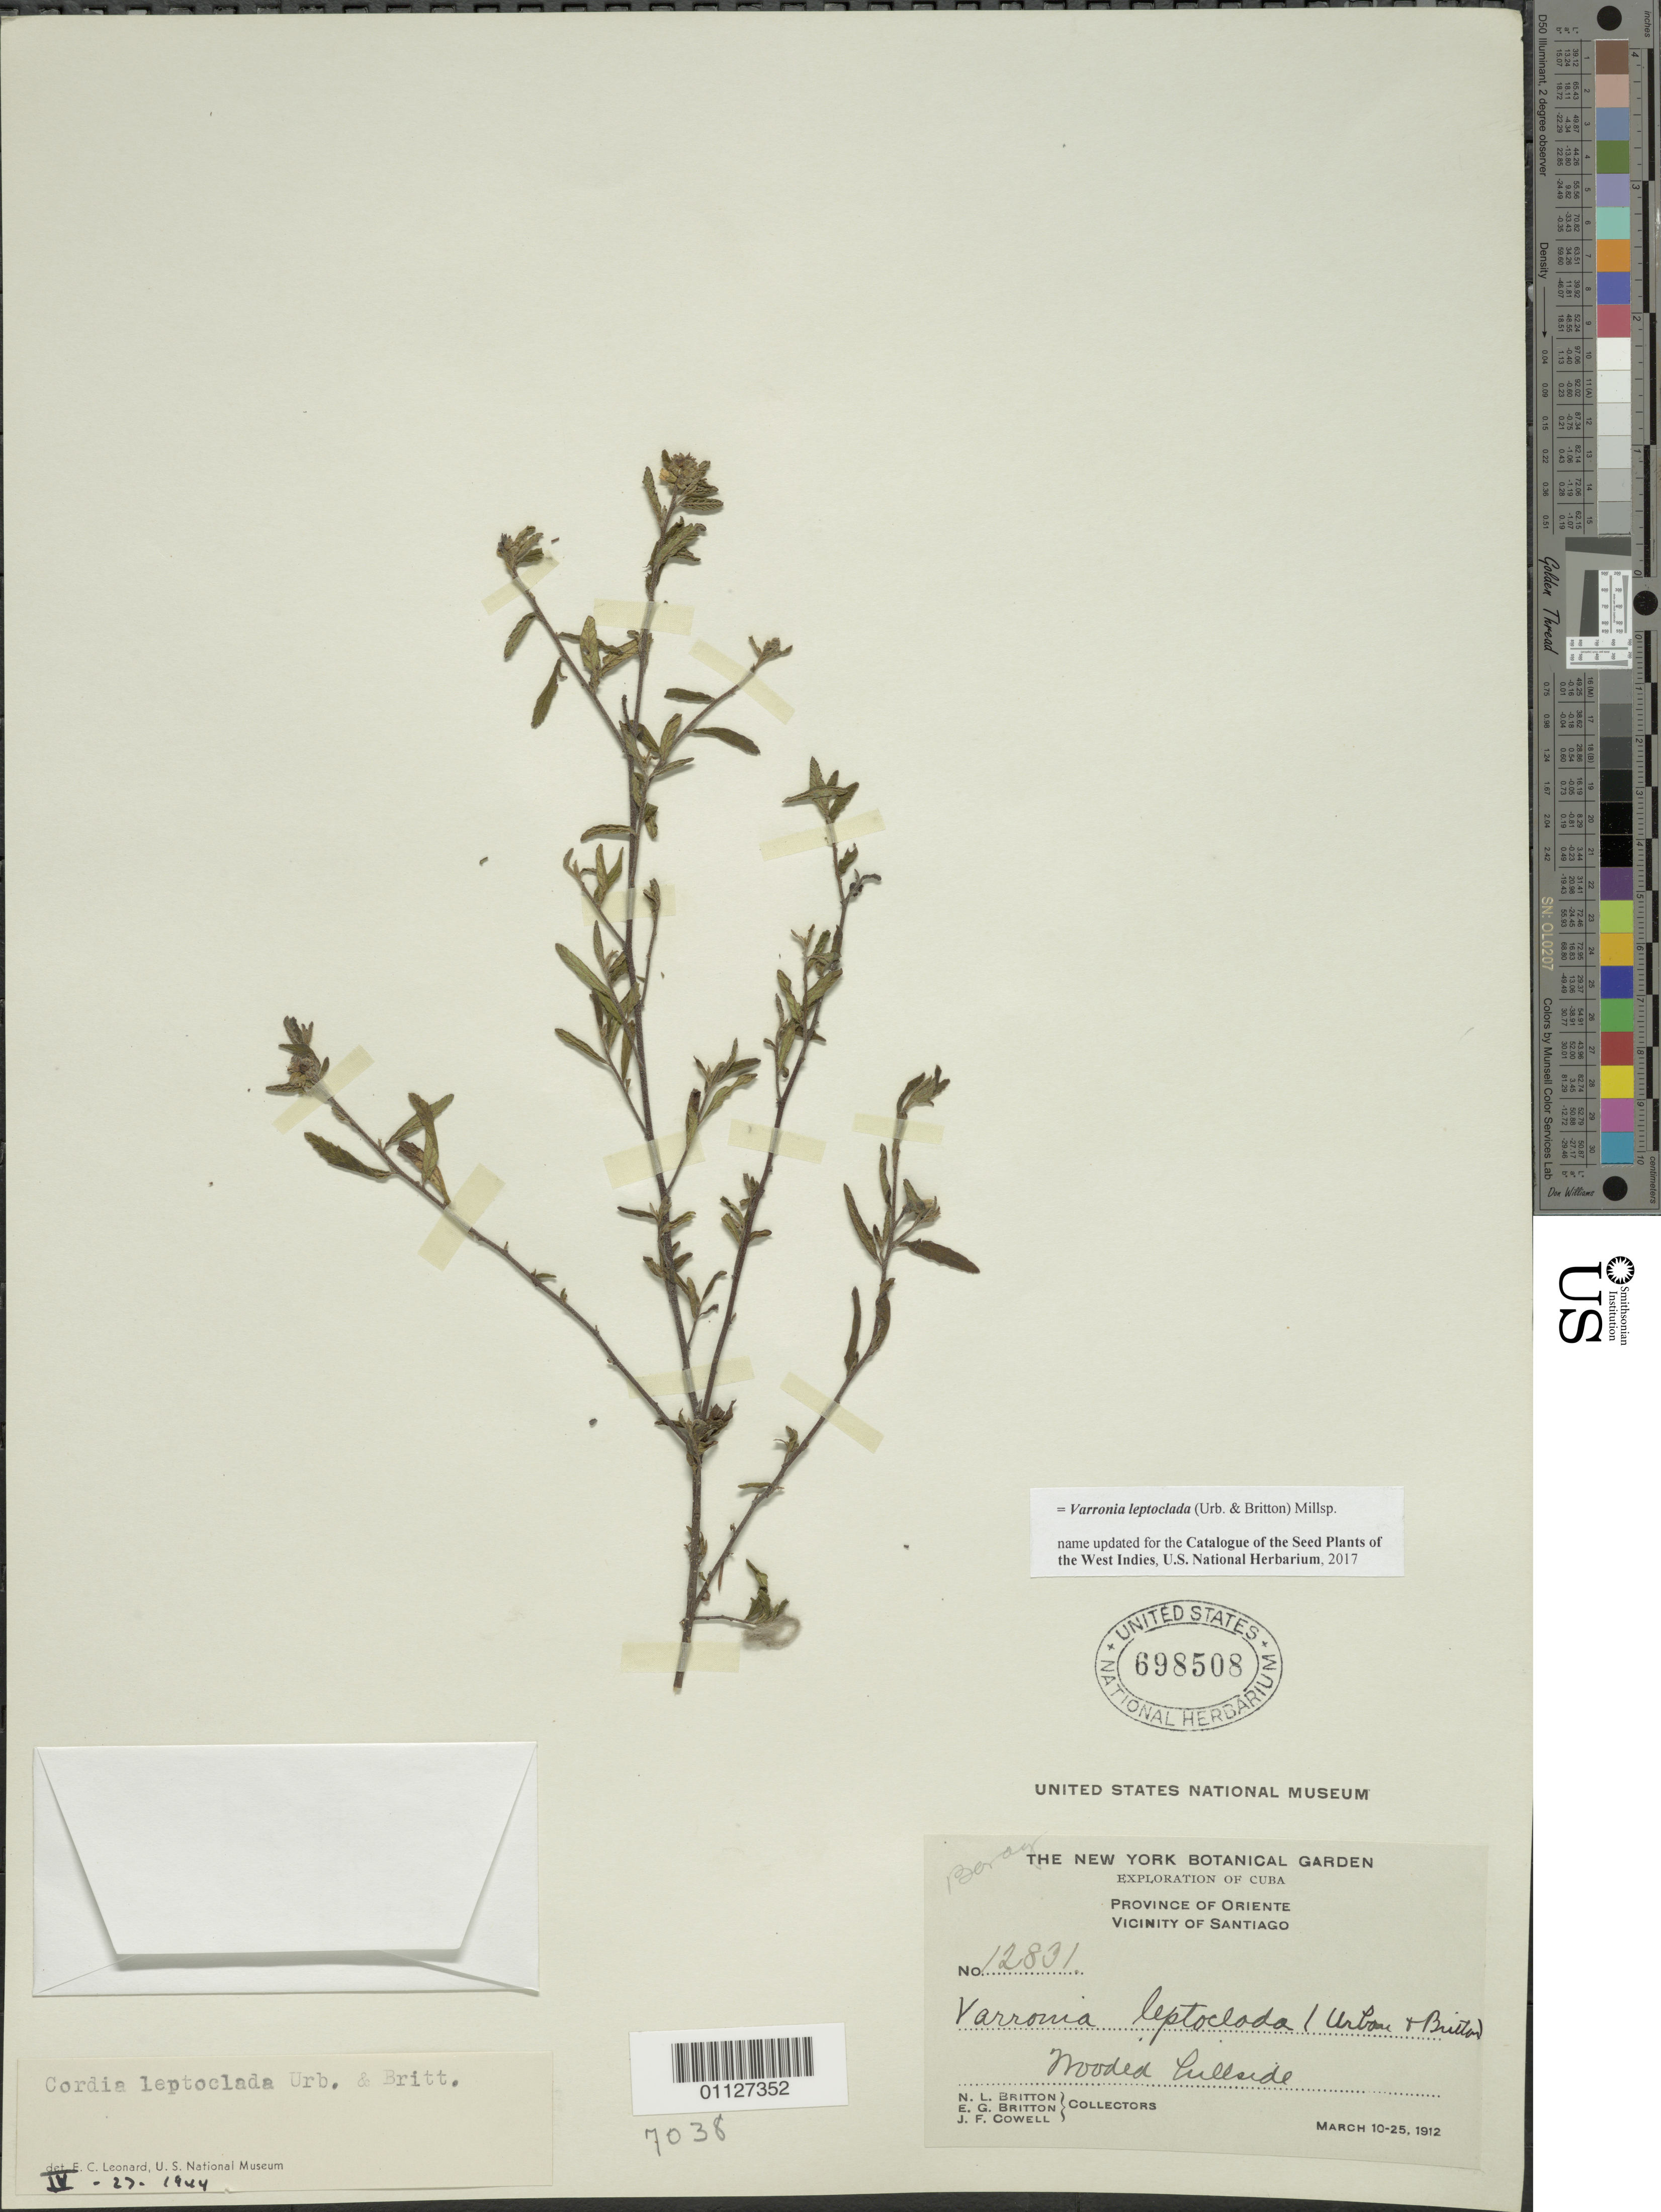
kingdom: Plantae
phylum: Tracheophyta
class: Magnoliopsida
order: Boraginales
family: Cordiaceae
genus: Varronia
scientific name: Varronia leptoclada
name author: (Urb. & Britton) Millsp.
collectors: N. Britton, E. G. Britton & J. F. Cowell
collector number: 12831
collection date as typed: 10 Mar 1912 to 25 Mar 1912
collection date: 1912-03-10/1912-03-25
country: Cuba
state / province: Santiago de Cuba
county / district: Santiago De Cuba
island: Cuba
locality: Vicinity of Santiago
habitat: wooded hillside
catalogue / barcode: US 698508